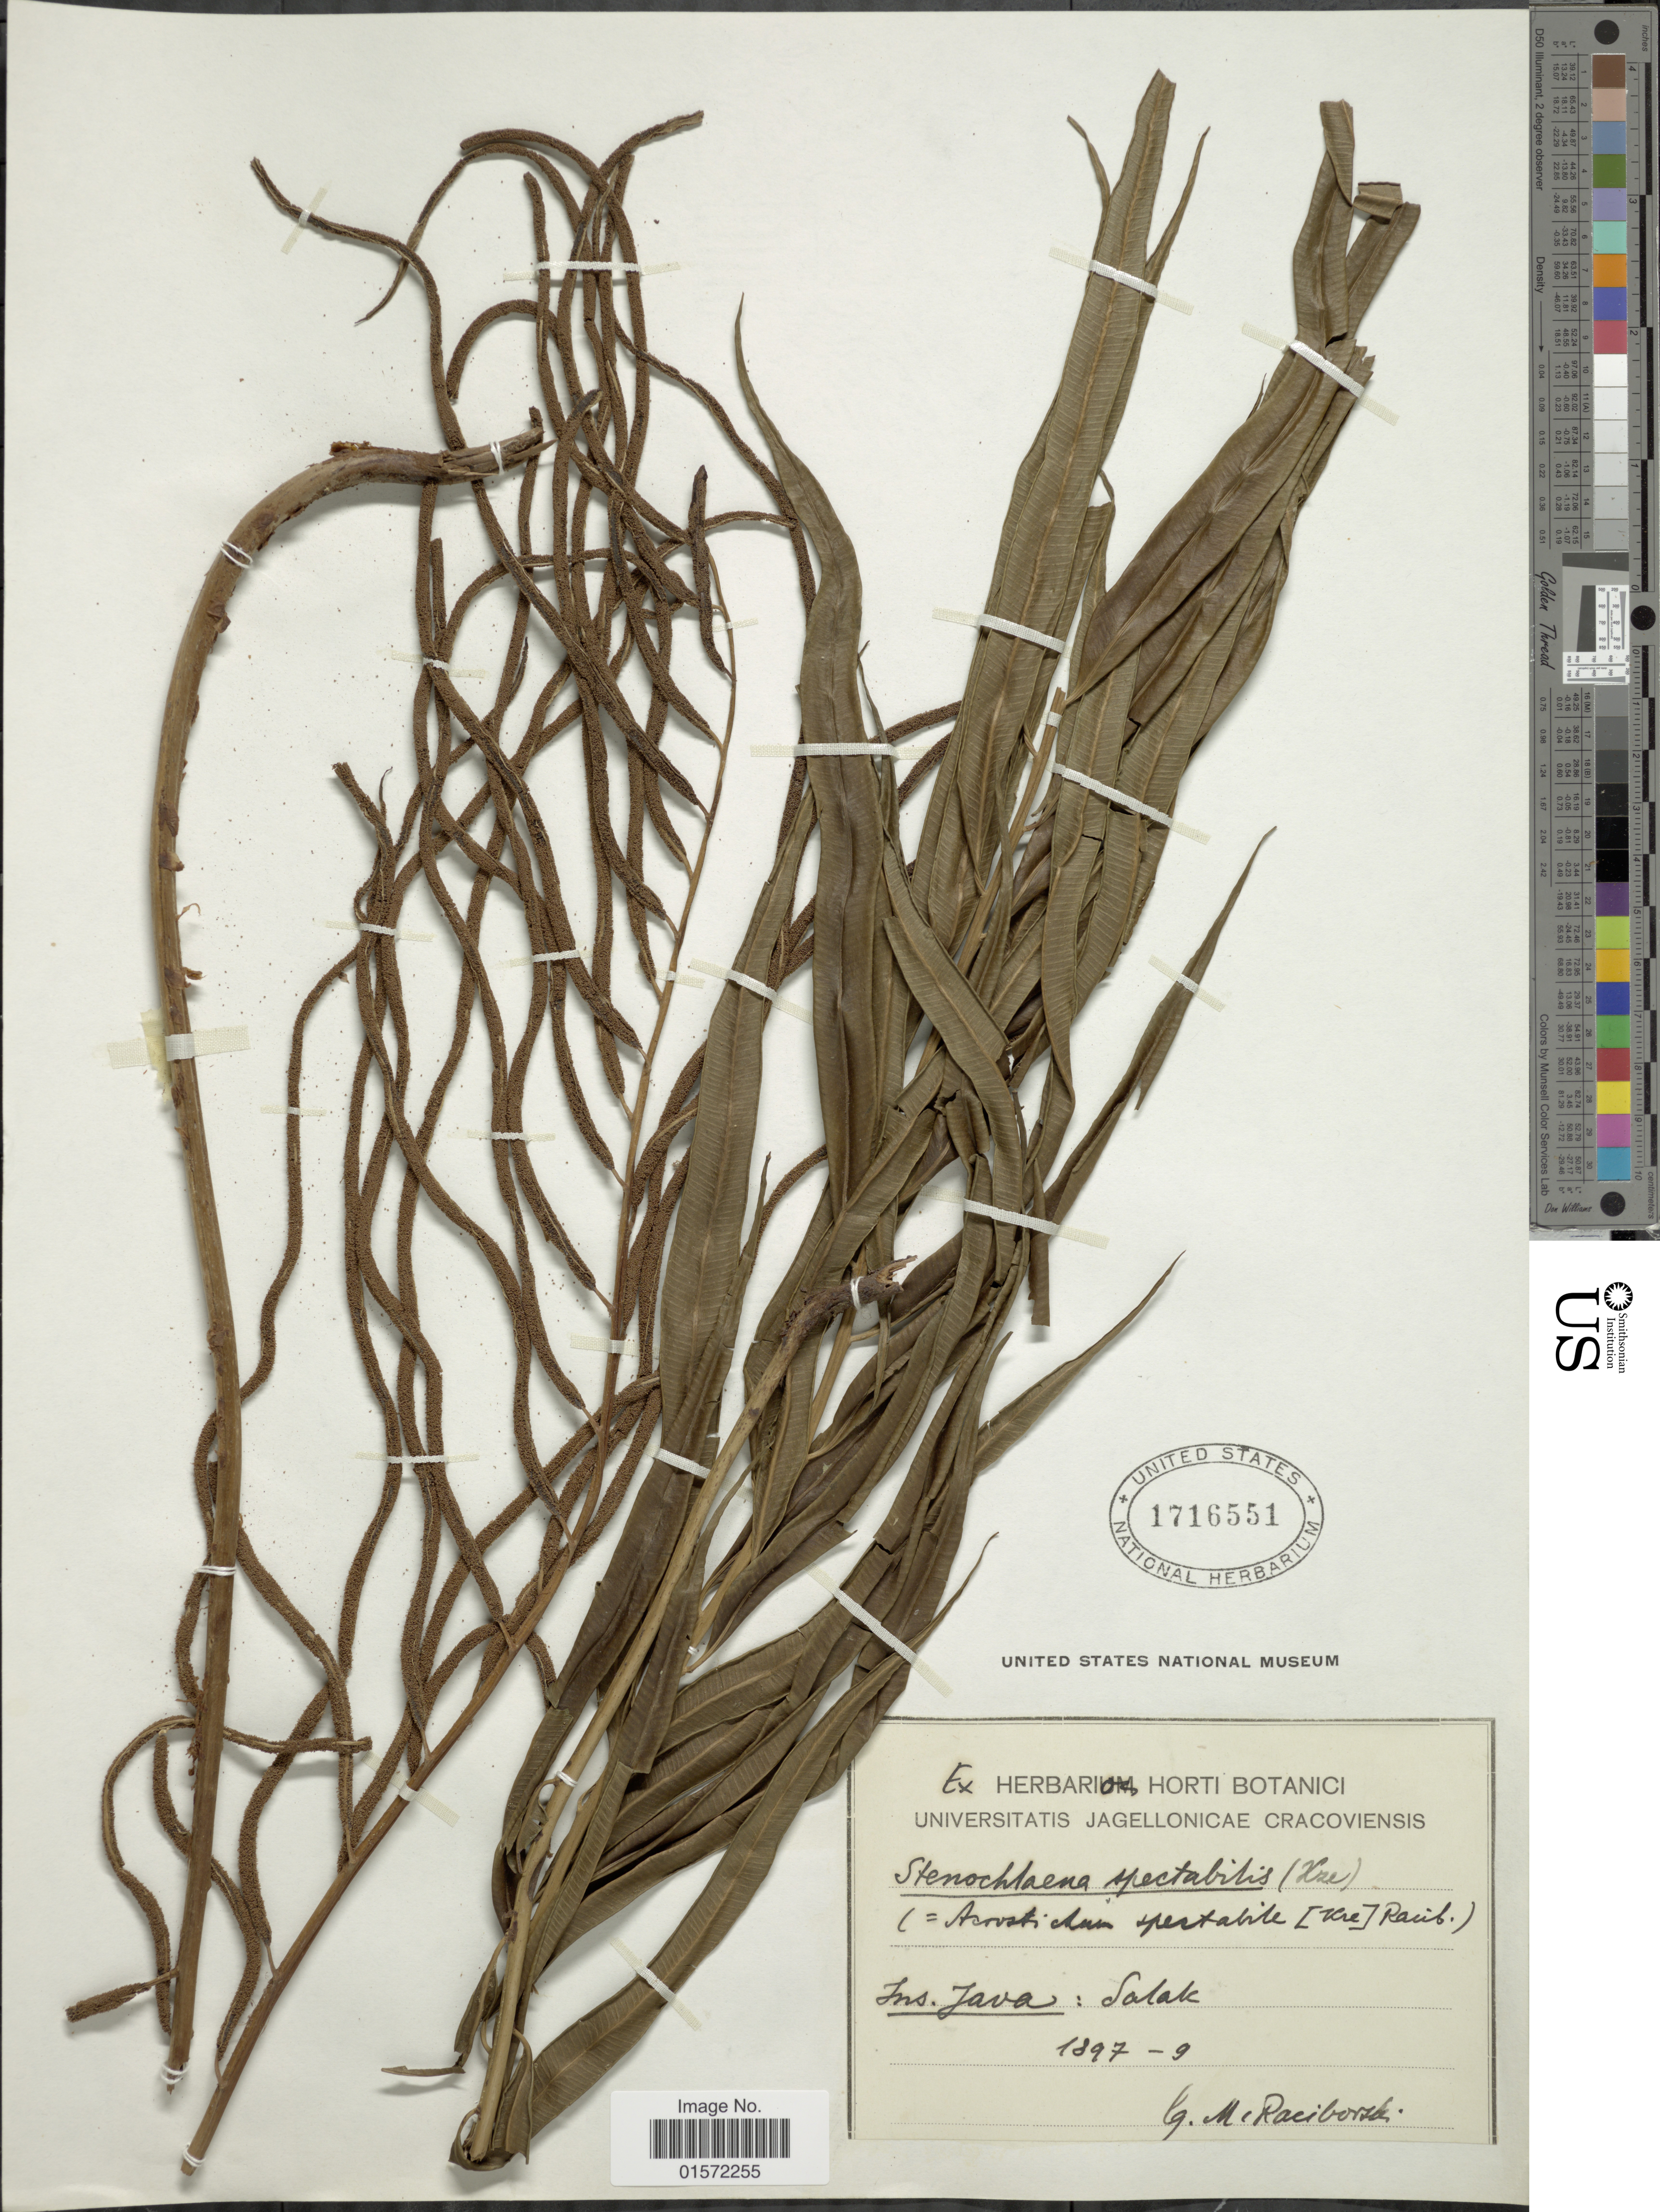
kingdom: Plantae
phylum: Tracheophyta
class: Polypodiopsida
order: Polypodiales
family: Lomariopsidaceae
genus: Lomariopsis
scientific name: Lomariopsis spectabilis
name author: (Kunze) Mett.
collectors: M. Raciborski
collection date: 1897/1899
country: Indonesia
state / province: Java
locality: Salak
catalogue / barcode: US 1716551